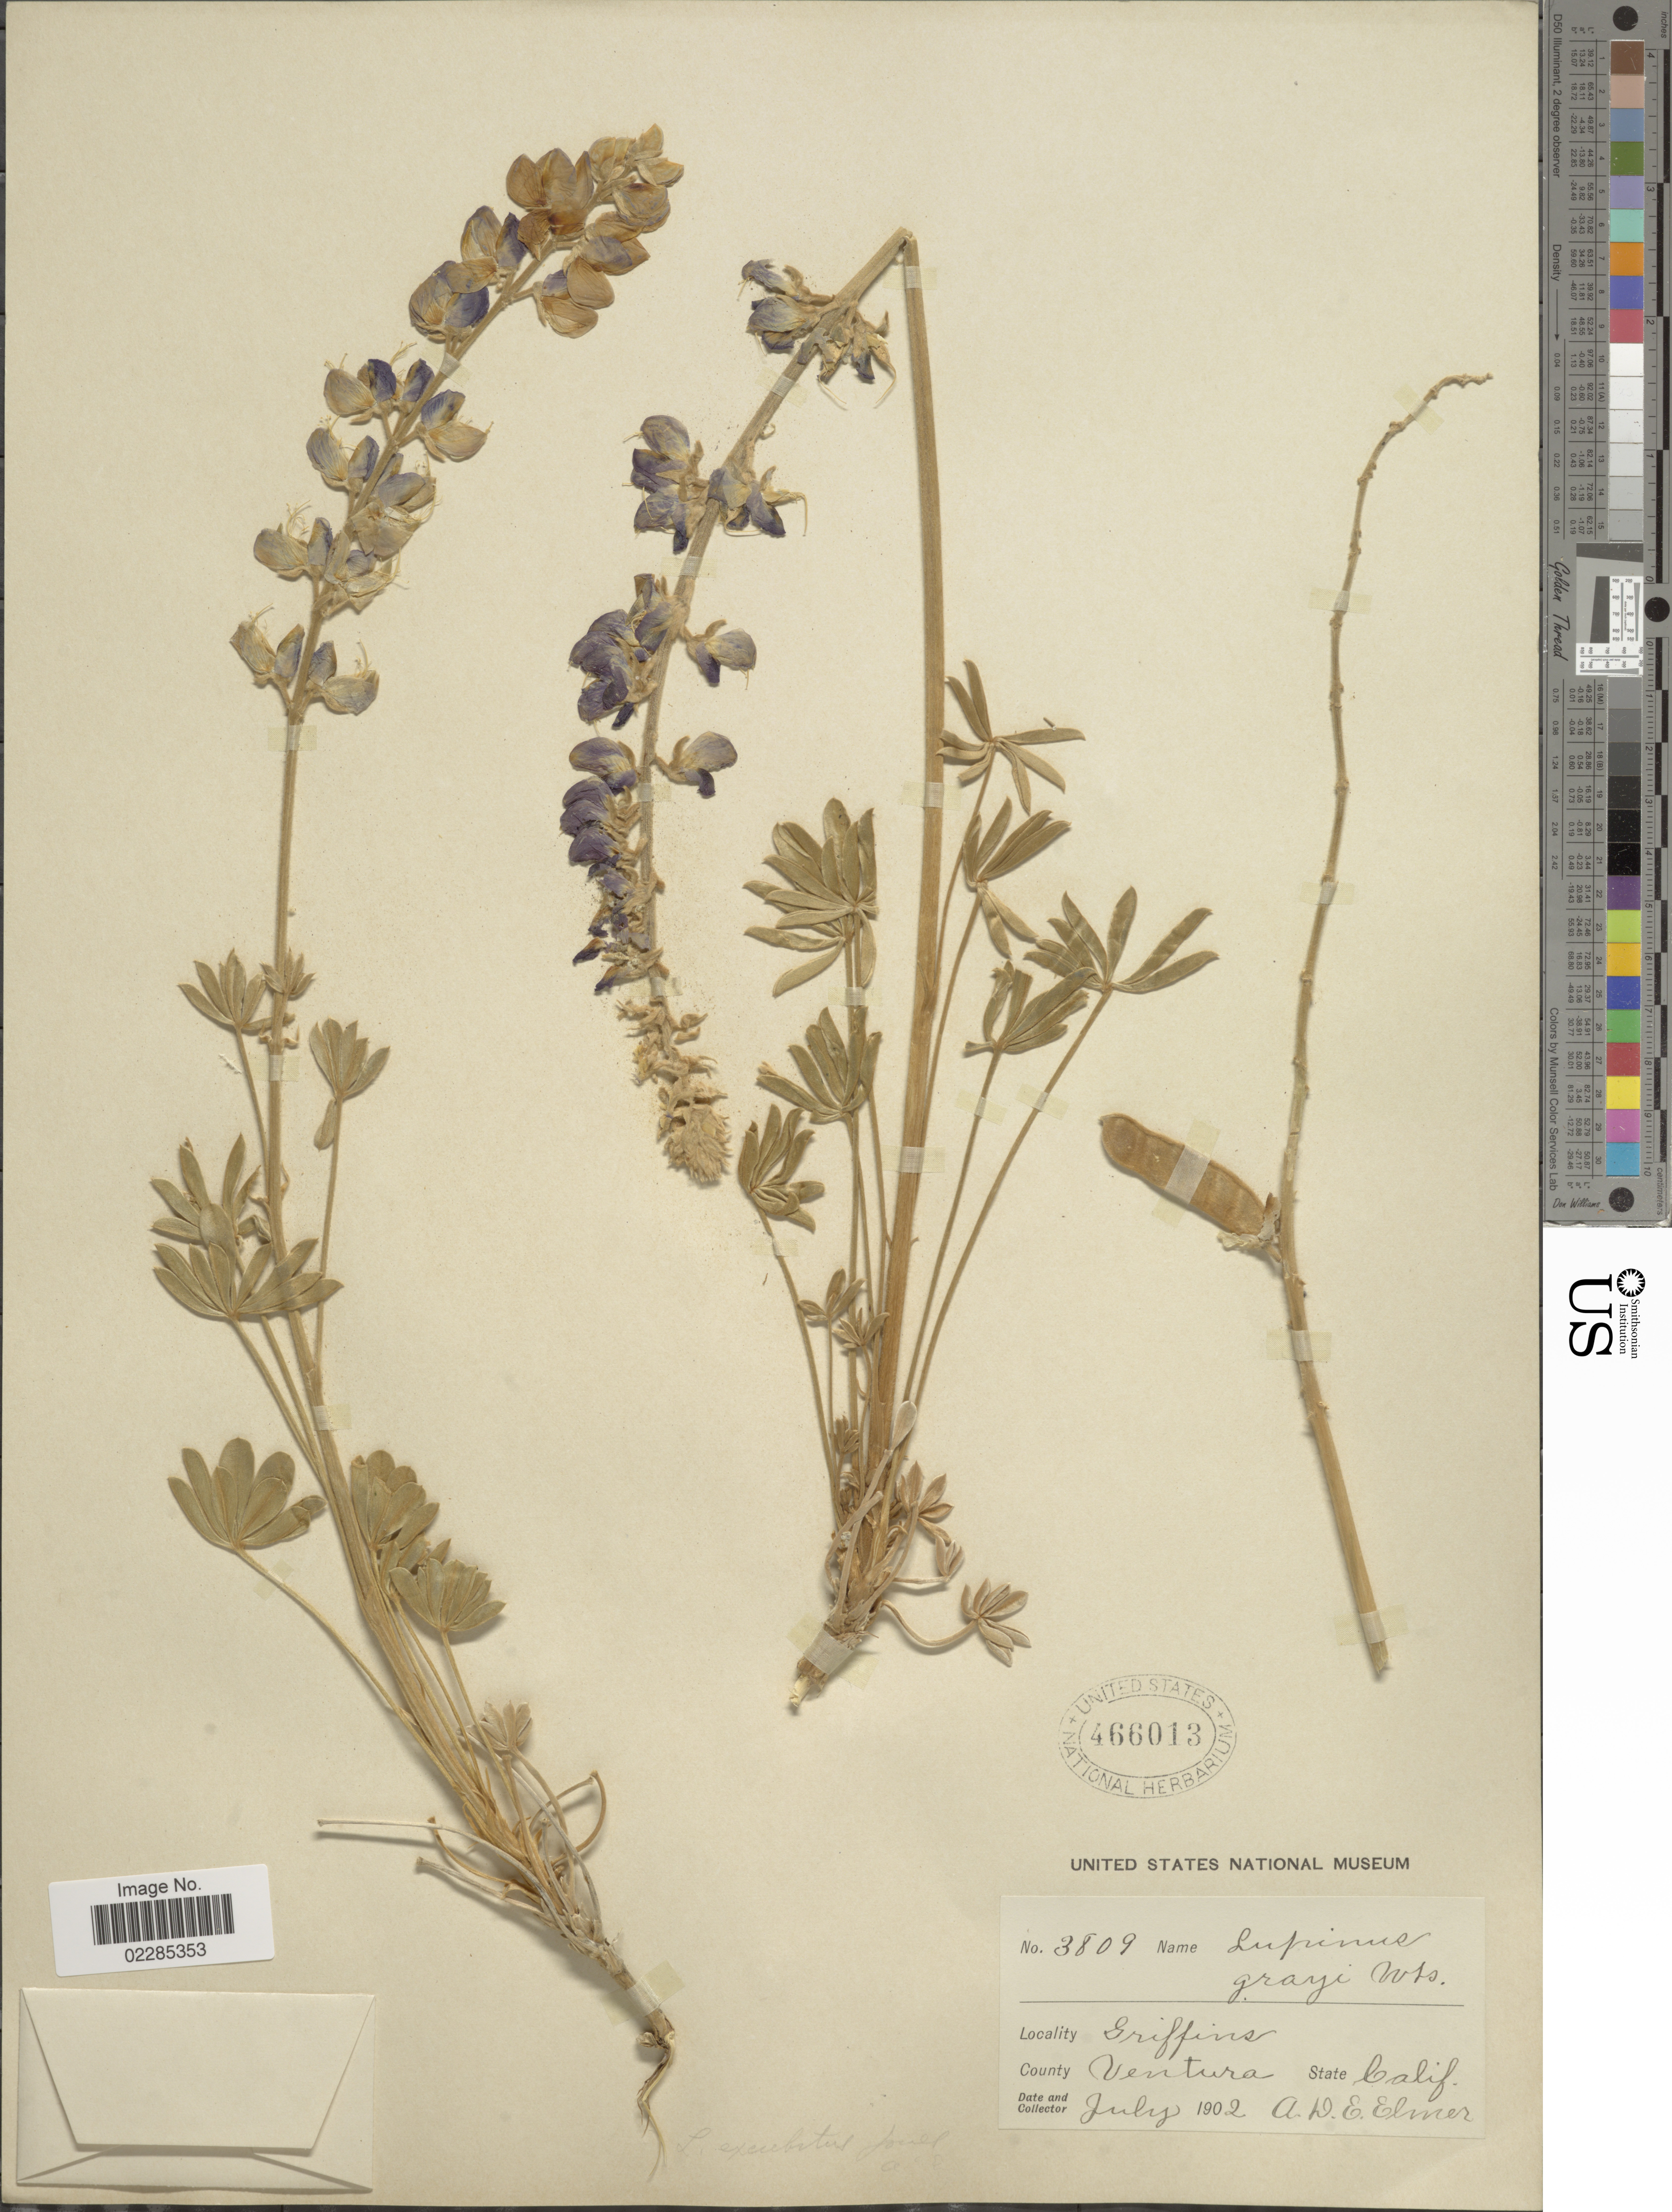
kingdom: Plantae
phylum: Tracheophyta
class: Magnoliopsida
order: Fabales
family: Fabaceae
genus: Lupinus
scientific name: Lupinus grayi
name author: S. Watson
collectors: A. D. E. Elmer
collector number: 3809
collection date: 1902-07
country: United States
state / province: California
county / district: Ventura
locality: Griffins, Ventura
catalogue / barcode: US 466013